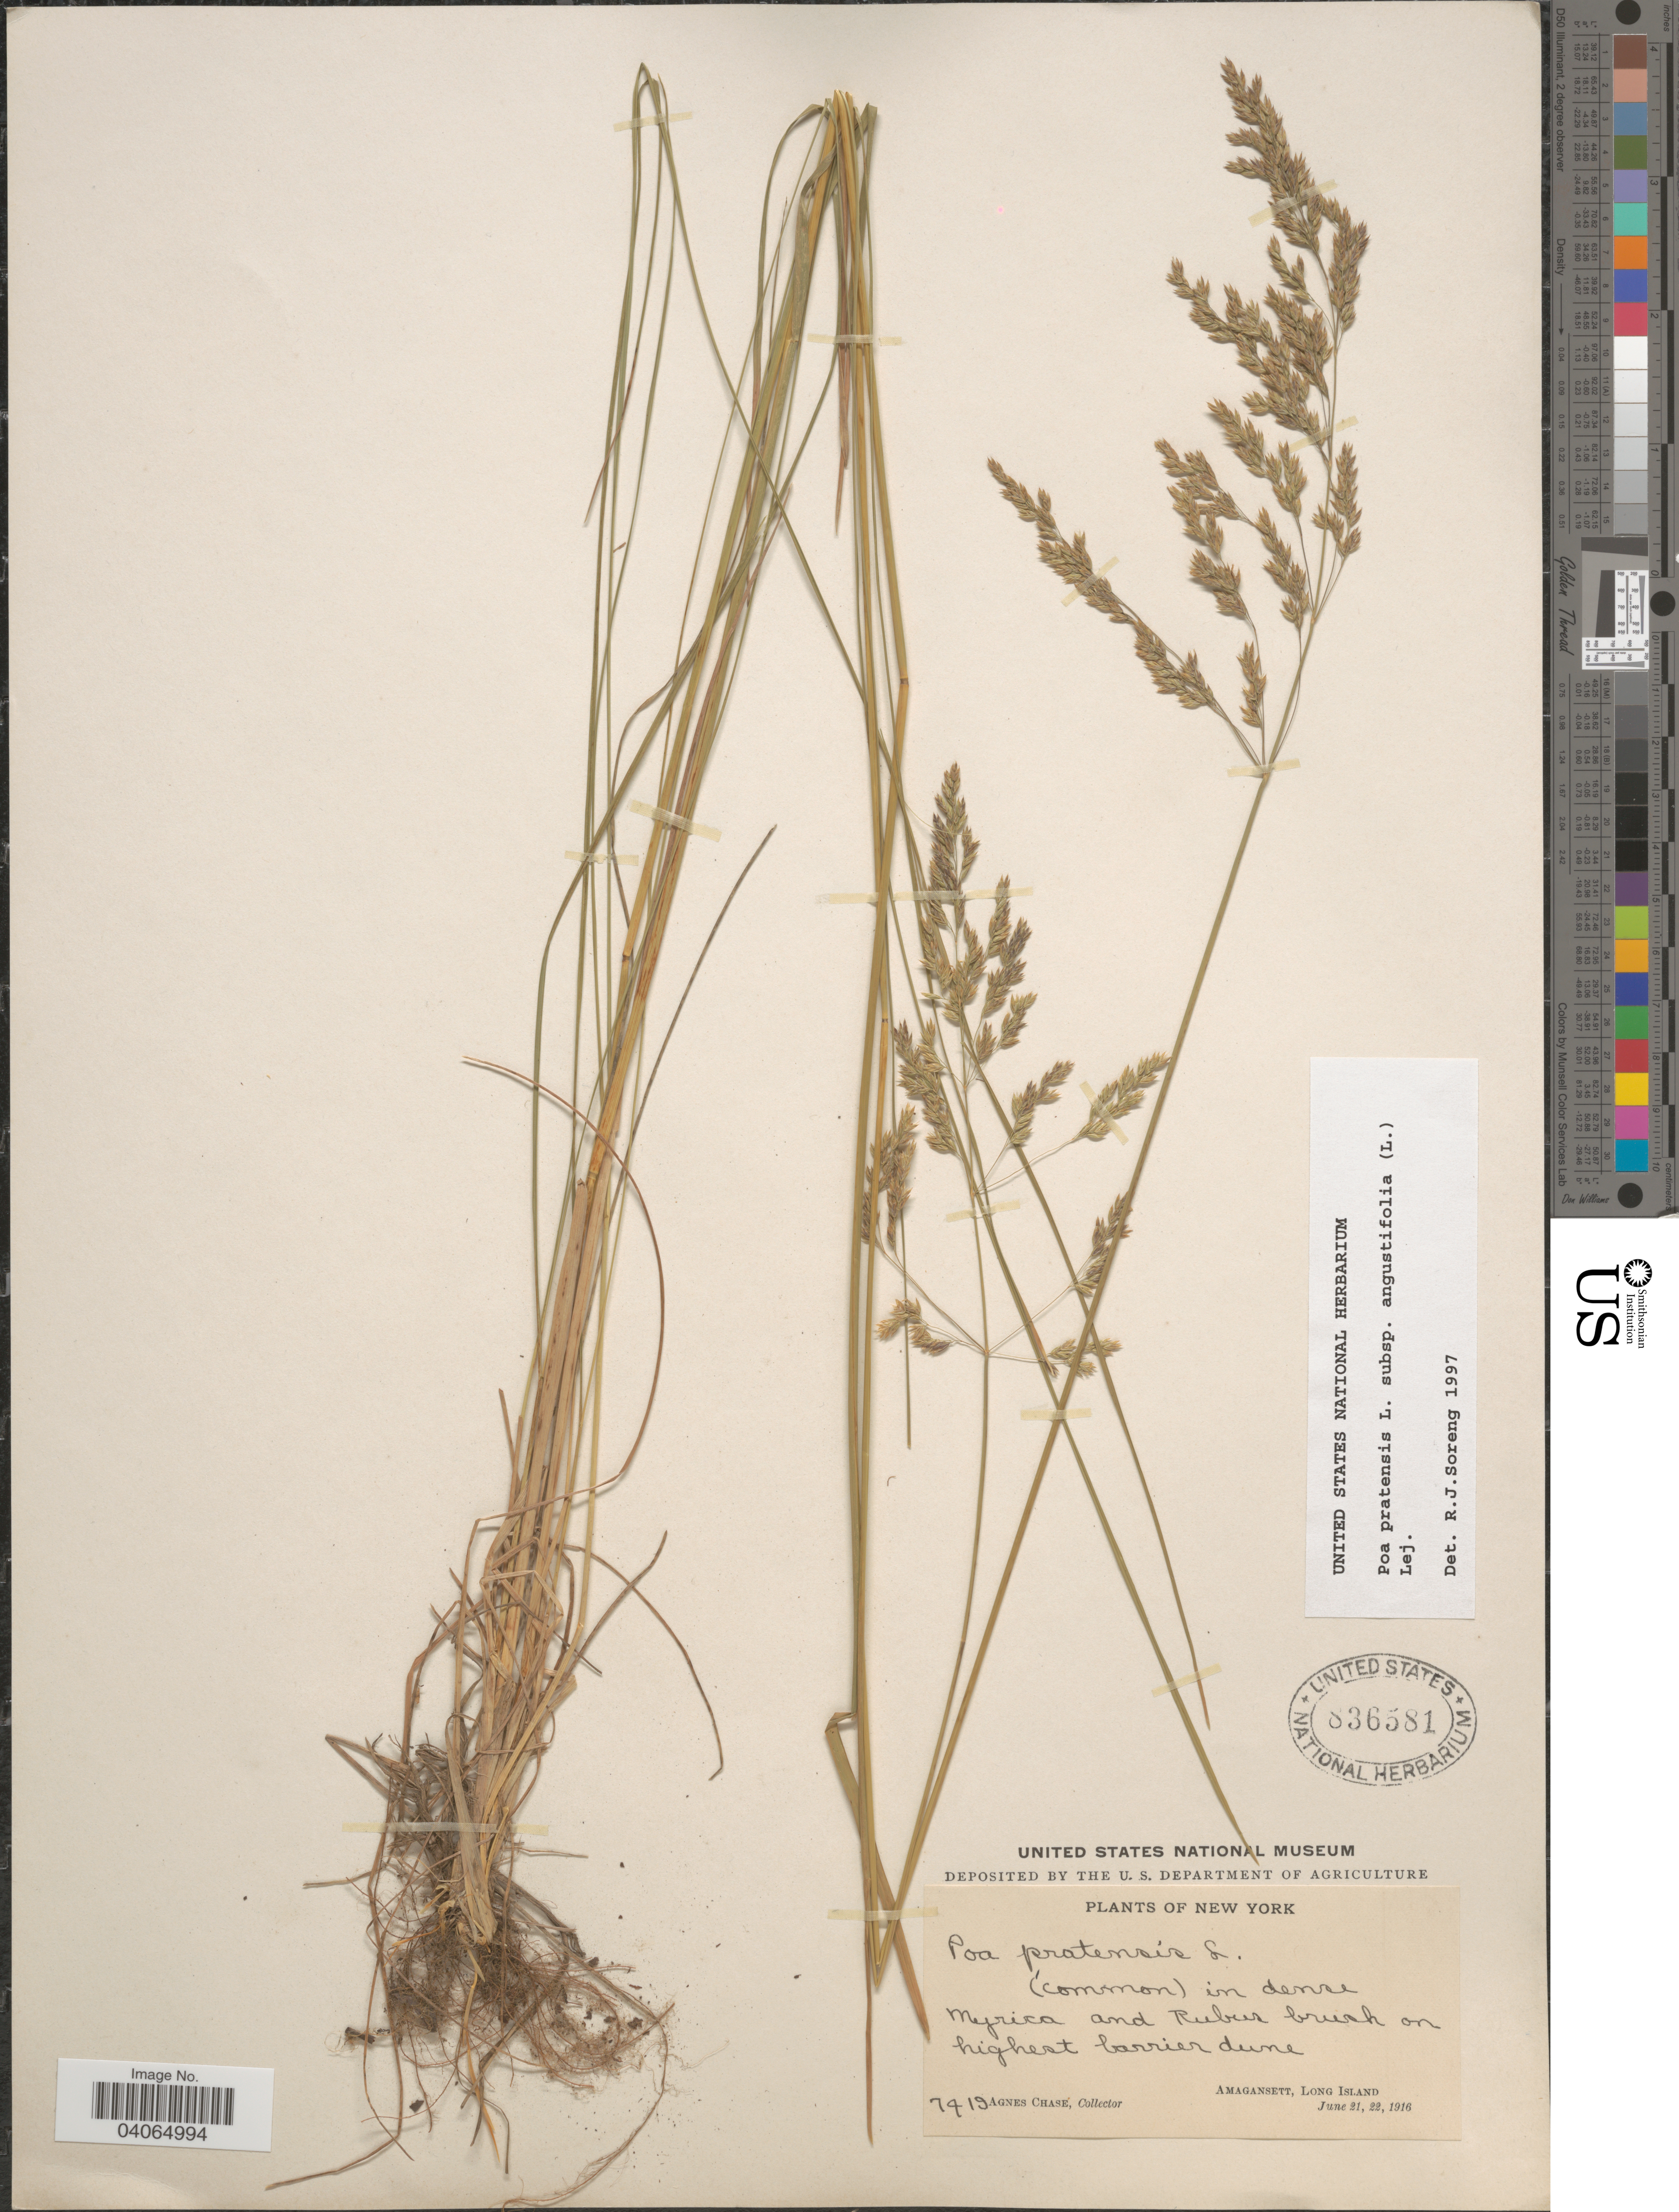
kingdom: Plantae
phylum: Tracheophyta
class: Liliopsida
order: Poales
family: Poaceae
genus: Poa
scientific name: Poa pratensis subsp. angustifolia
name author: (L.) Lej.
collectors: A. Chase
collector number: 7419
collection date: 1916-06-21/1916-06-22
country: United States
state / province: New York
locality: Amagansett, Long Island.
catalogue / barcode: US 836581